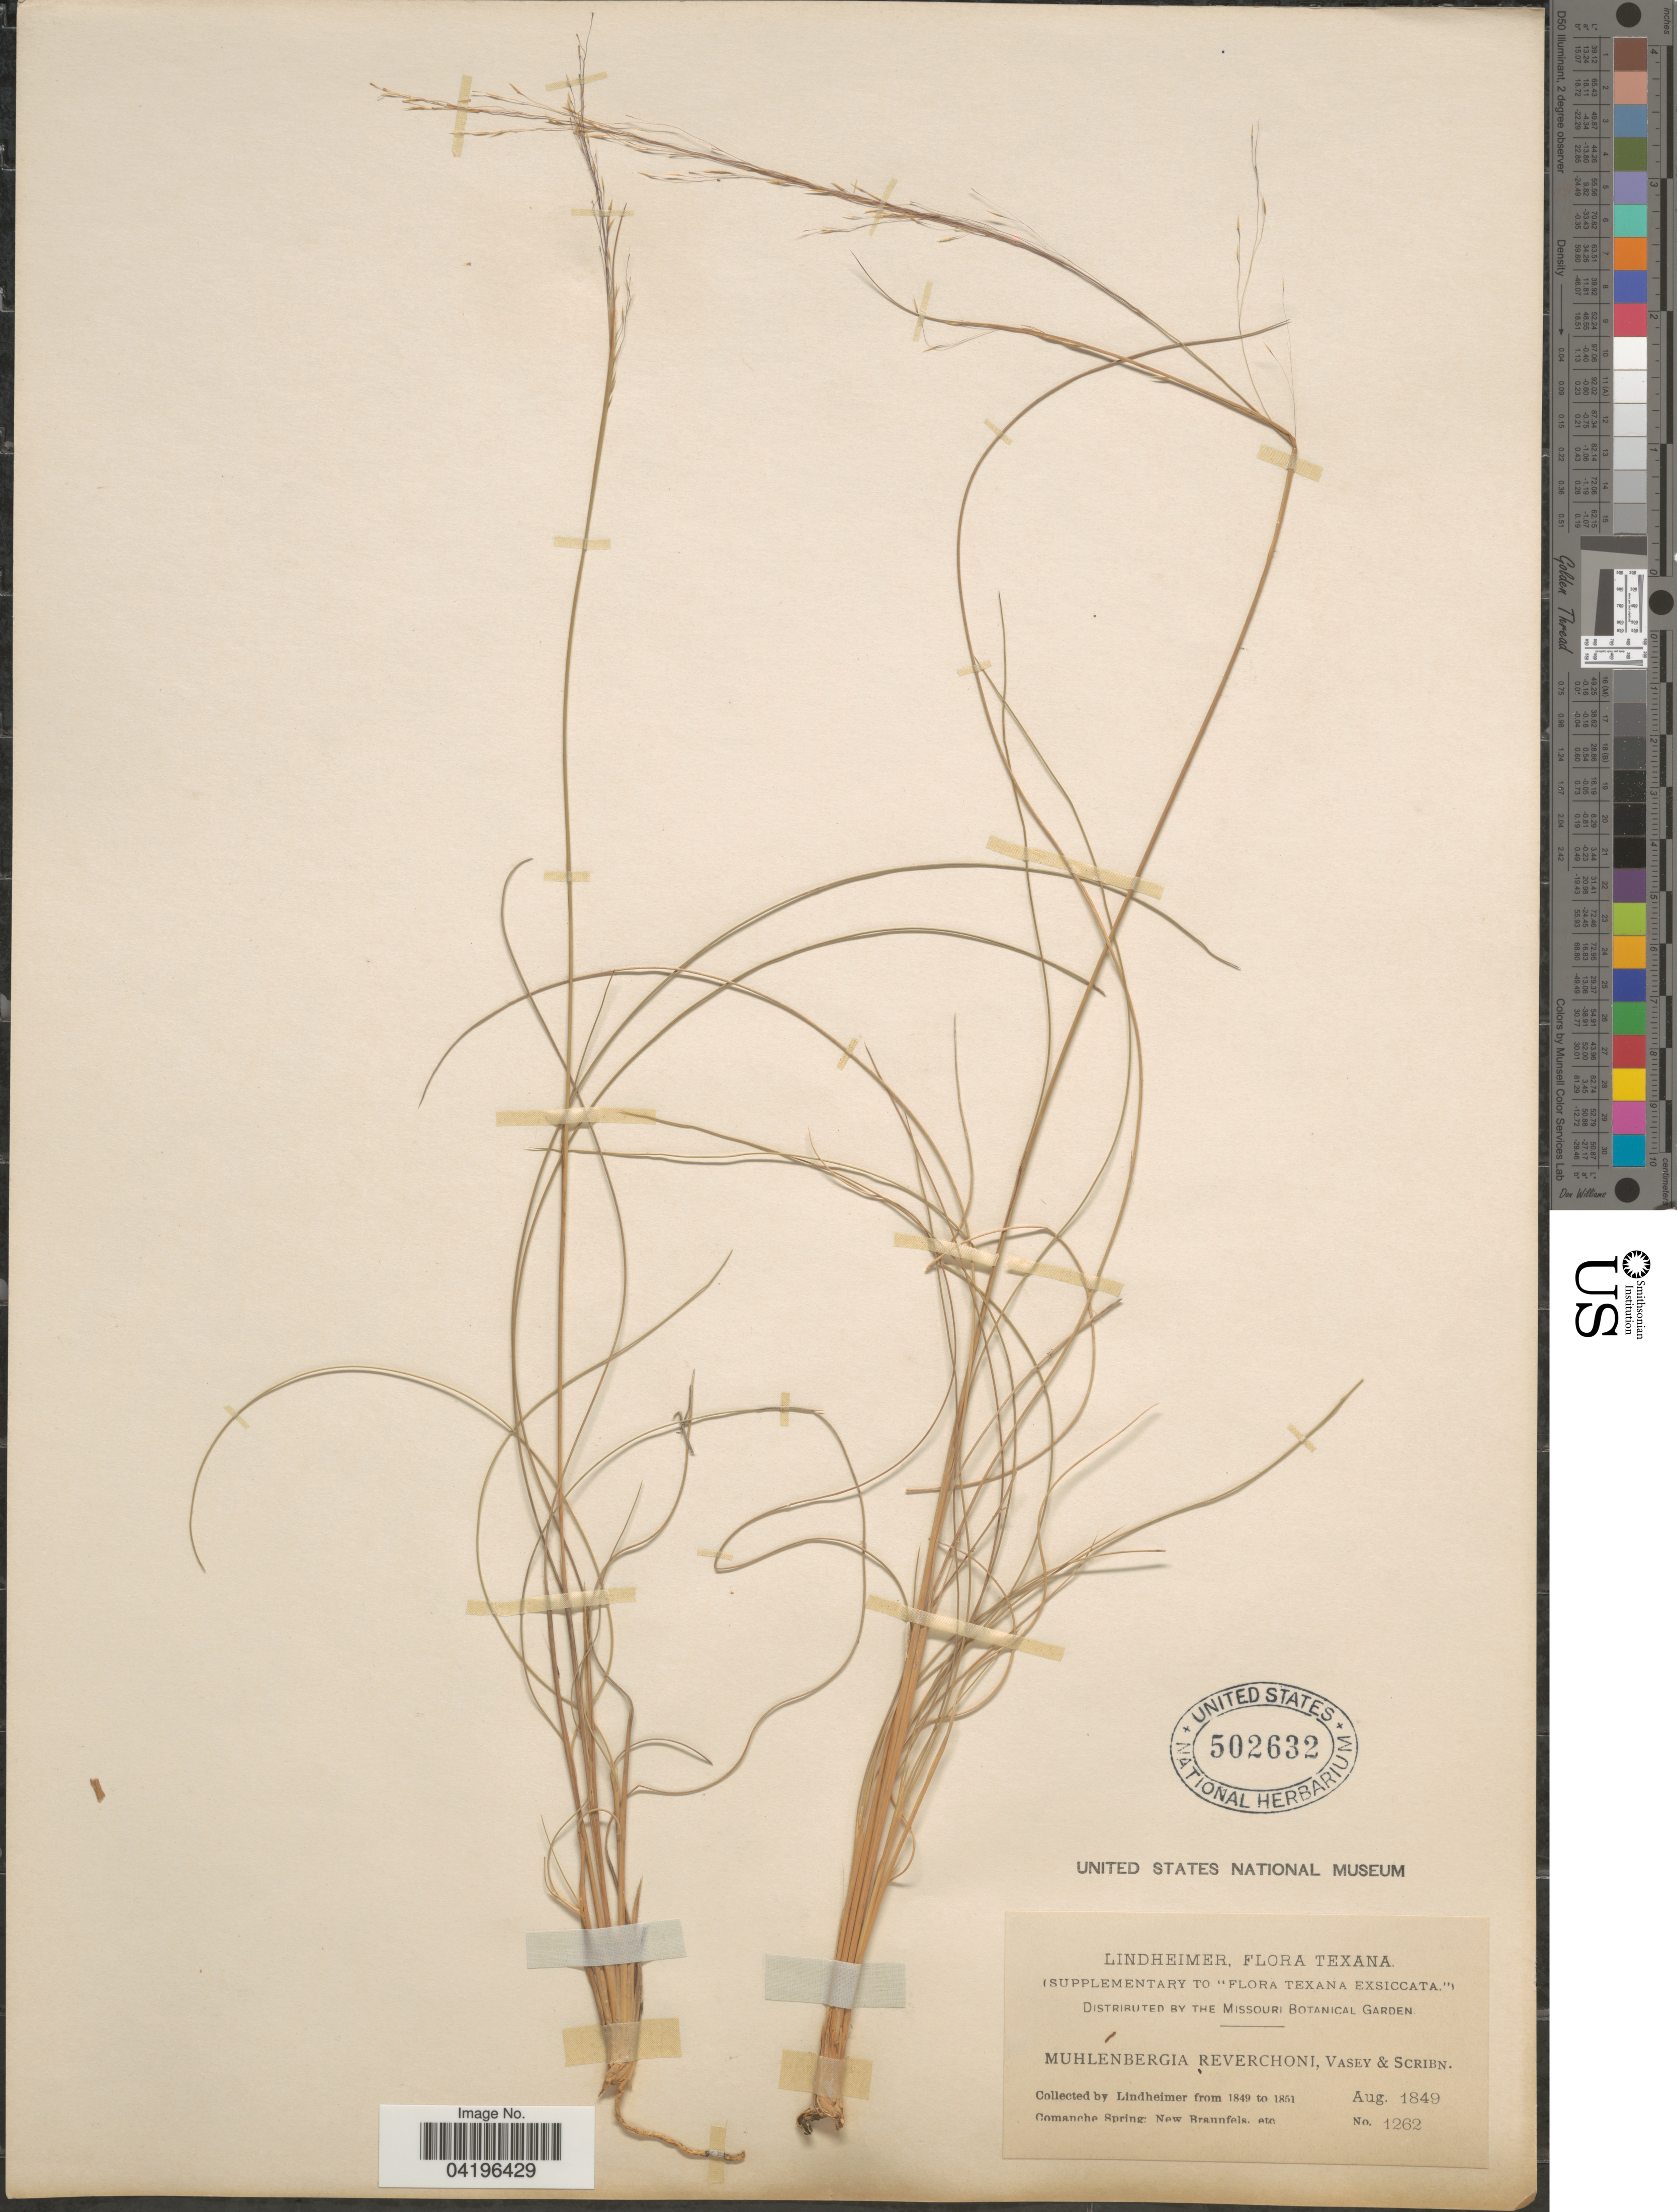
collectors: -. Lindheimer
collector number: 1262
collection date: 1849-08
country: United States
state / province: Texas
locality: Comanche Spring: New Braunfels, etc.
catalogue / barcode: US 502632